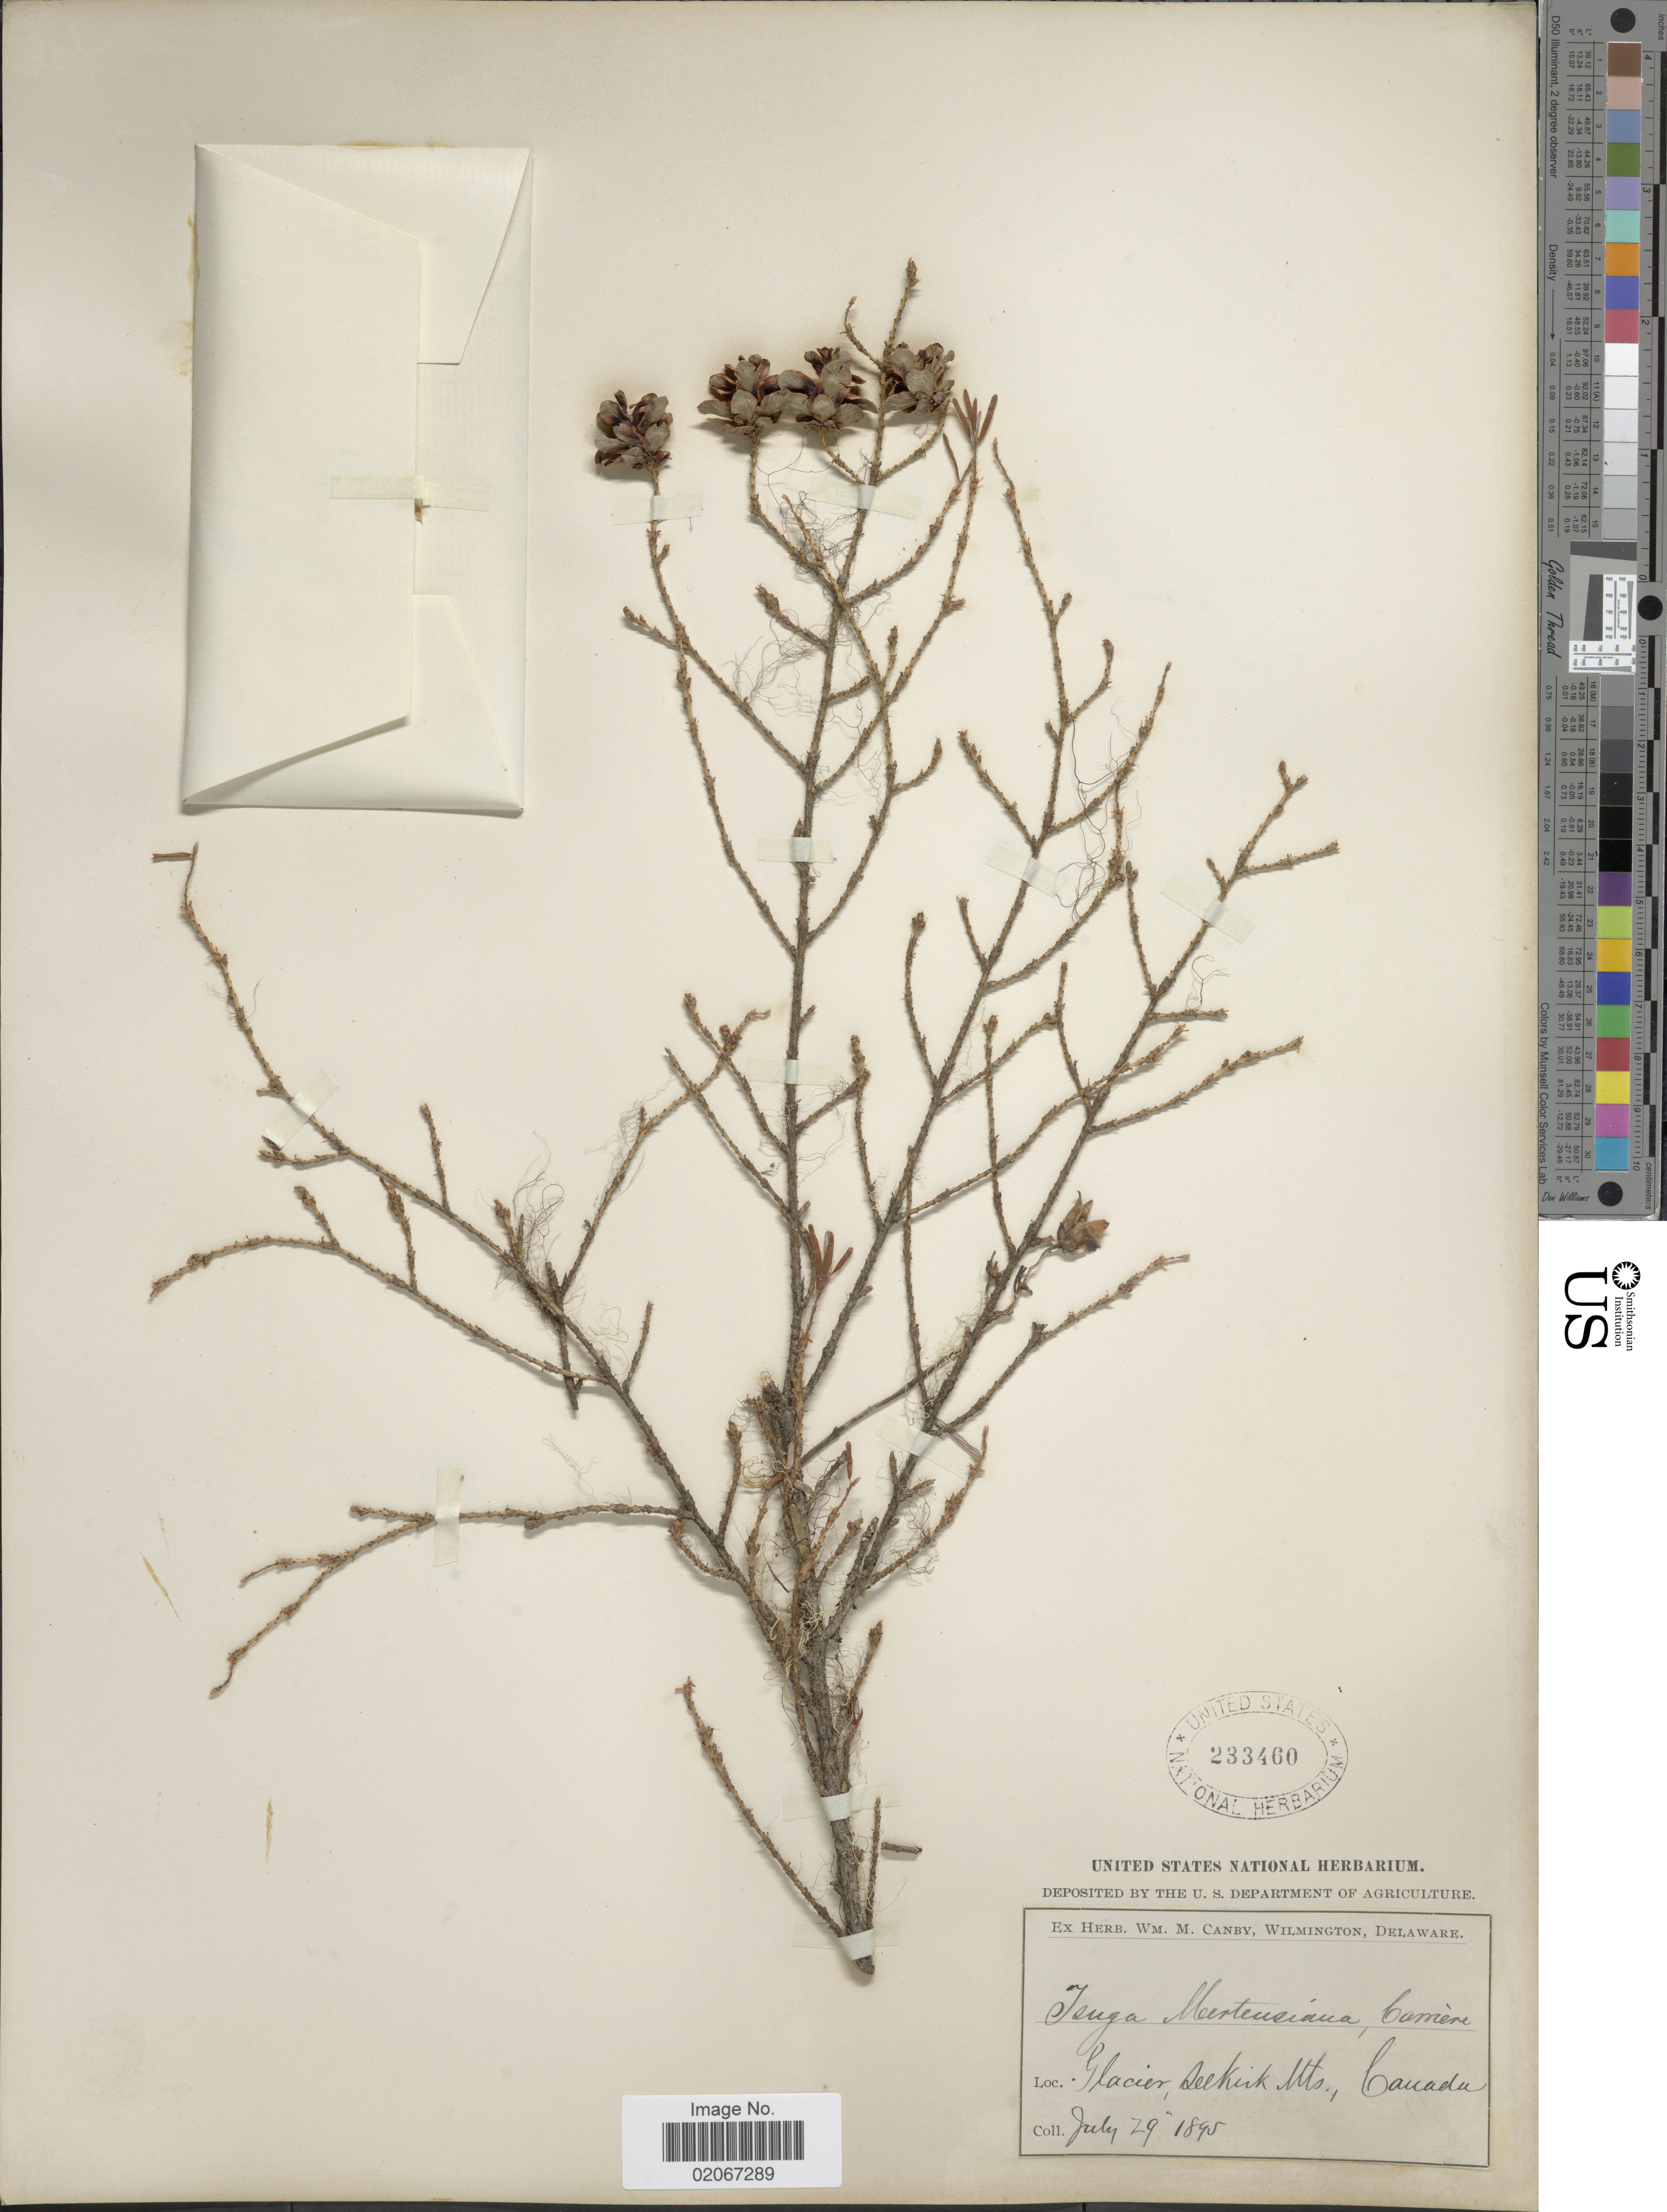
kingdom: Plantae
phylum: Tracheophyta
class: Pinopsida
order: Pinales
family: Pinaceae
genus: Tsuga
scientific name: Tsuga heterophylla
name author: (Raf.) Sarg.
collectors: W. M. Canby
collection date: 1895-07-29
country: Canada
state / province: British Columbia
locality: Glacier, Selkirk Mts.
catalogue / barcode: US 233460